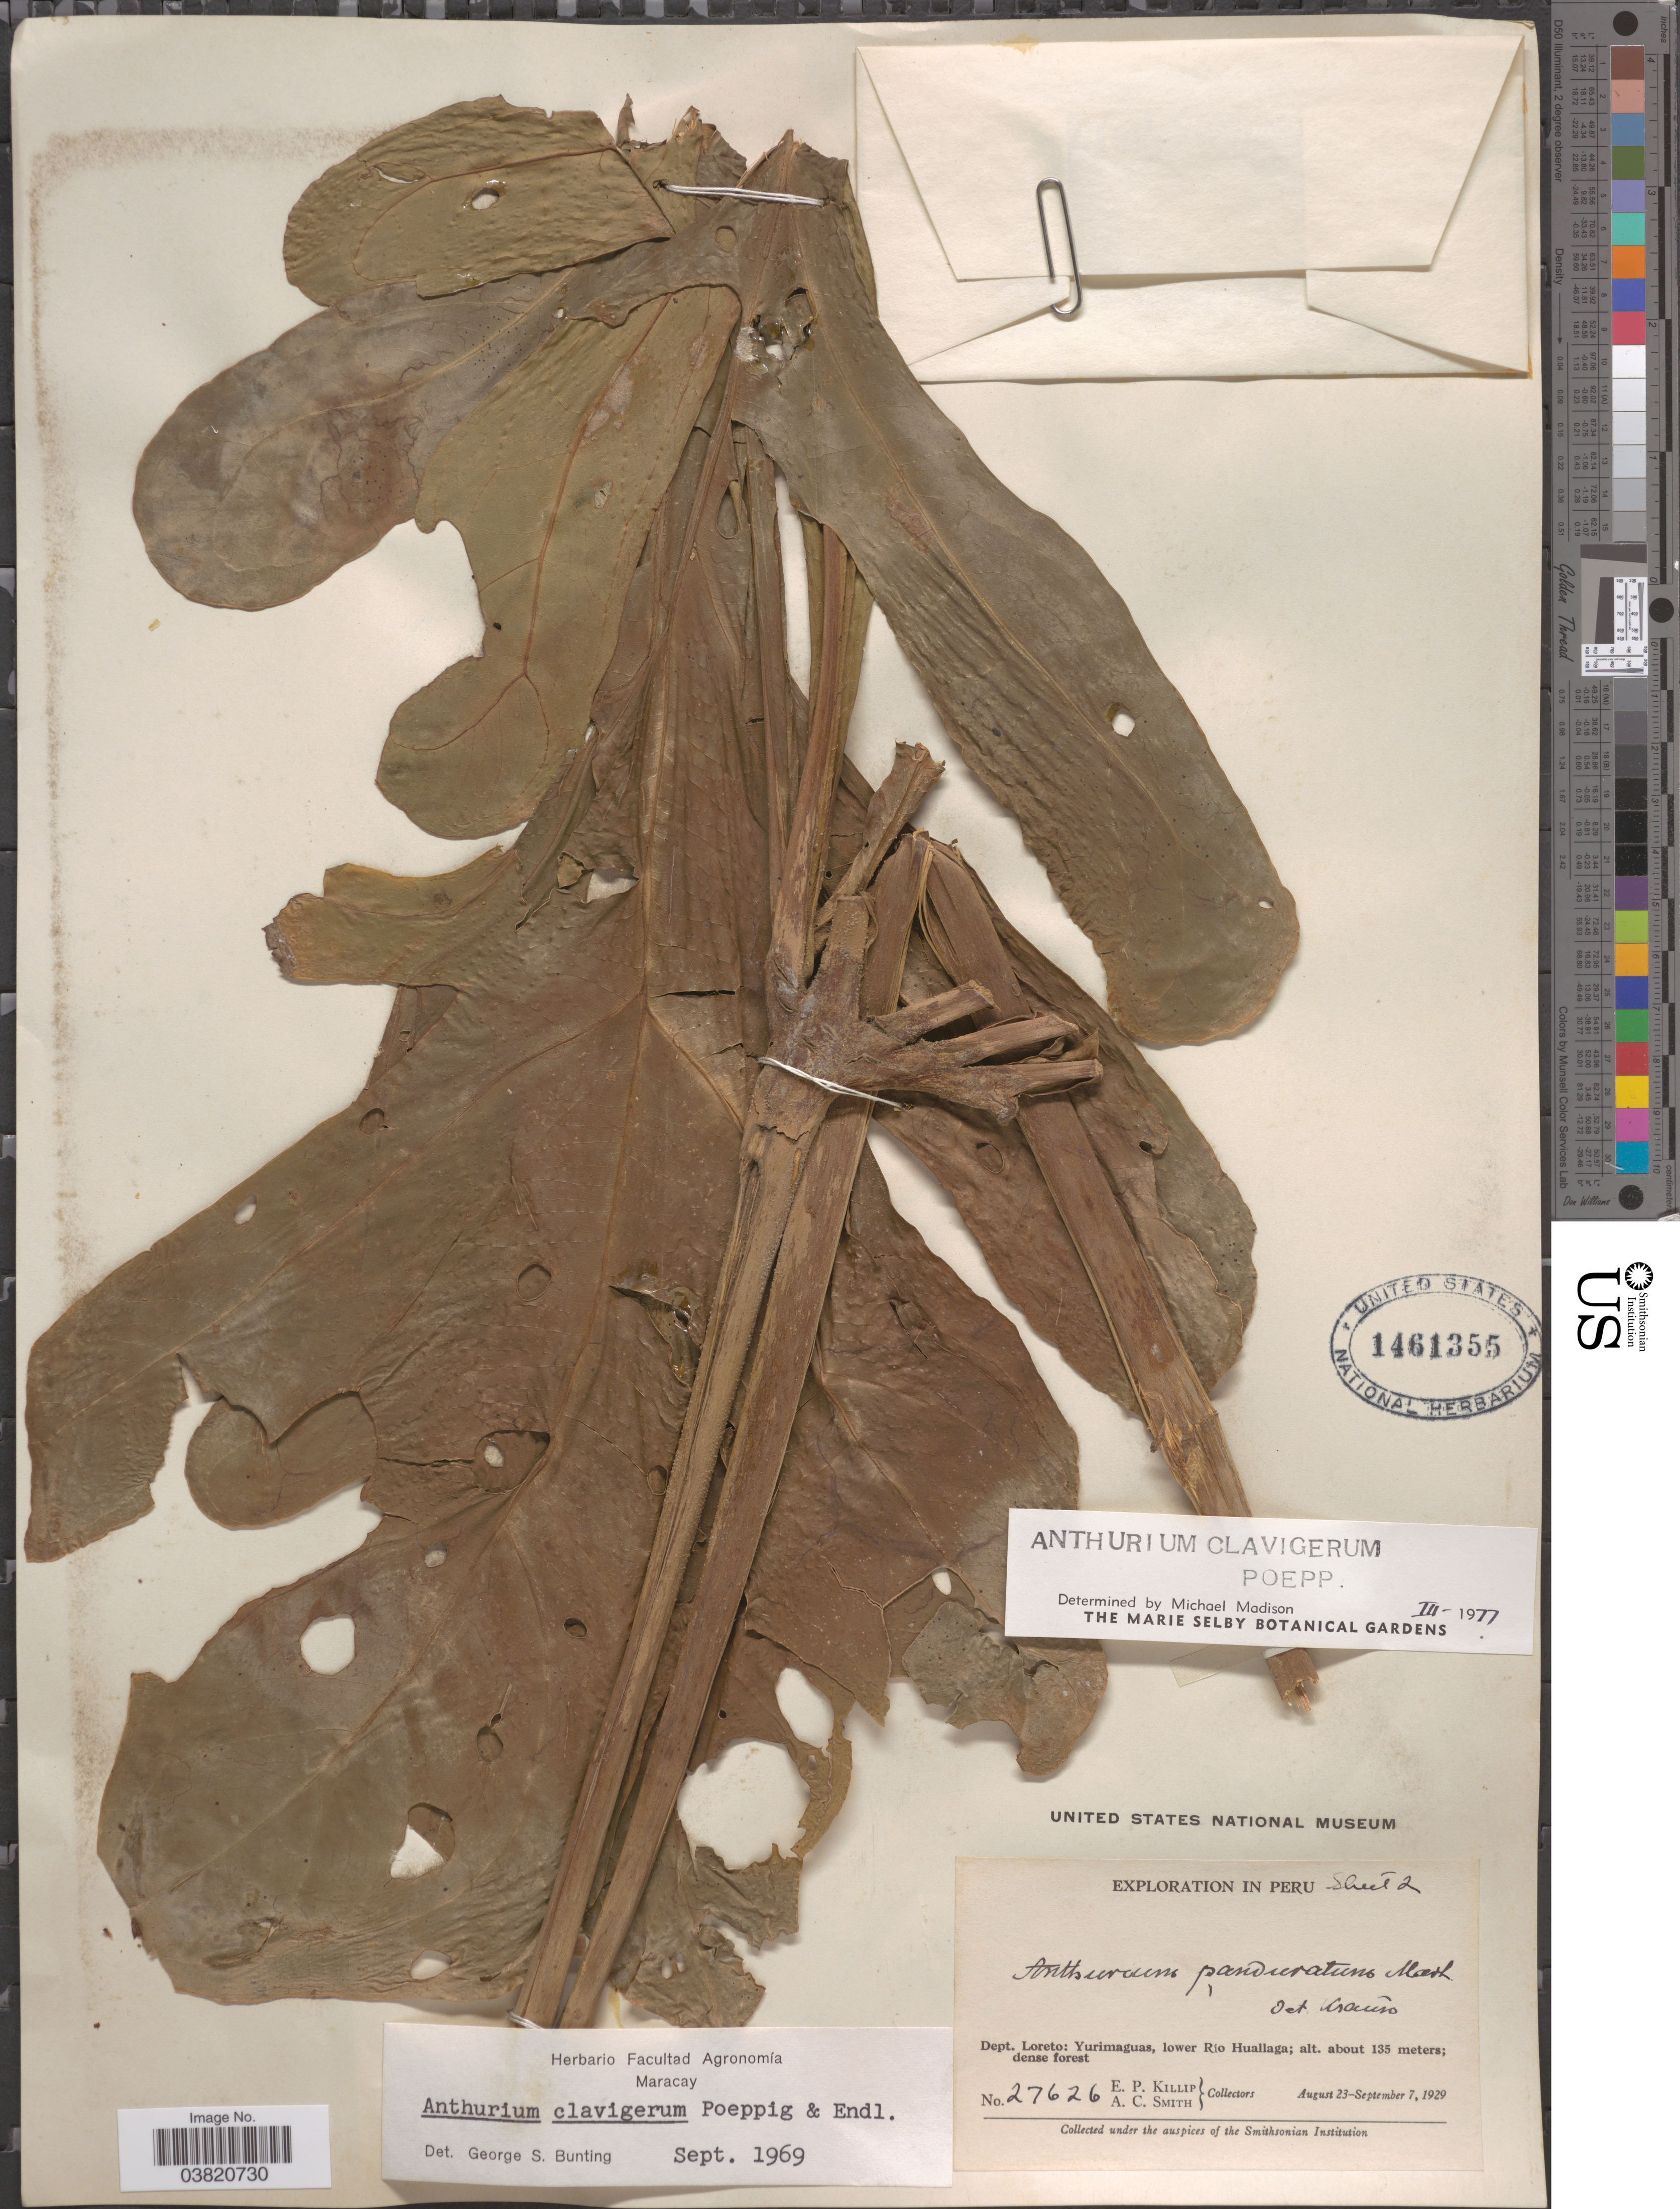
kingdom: Plantae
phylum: Tracheophyta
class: Liliopsida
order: Alismatales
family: Araceae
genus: Anthurium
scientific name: Anthurium clavigerum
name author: Poepp. & Endl.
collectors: E. P. Killip & A. C. Smith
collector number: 27626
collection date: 1929-08-23/1929-09-07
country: Peru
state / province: Loreto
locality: Dept. Loreto: Yurimaguas, lower Río Huallaga.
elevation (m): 135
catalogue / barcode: US 1461355